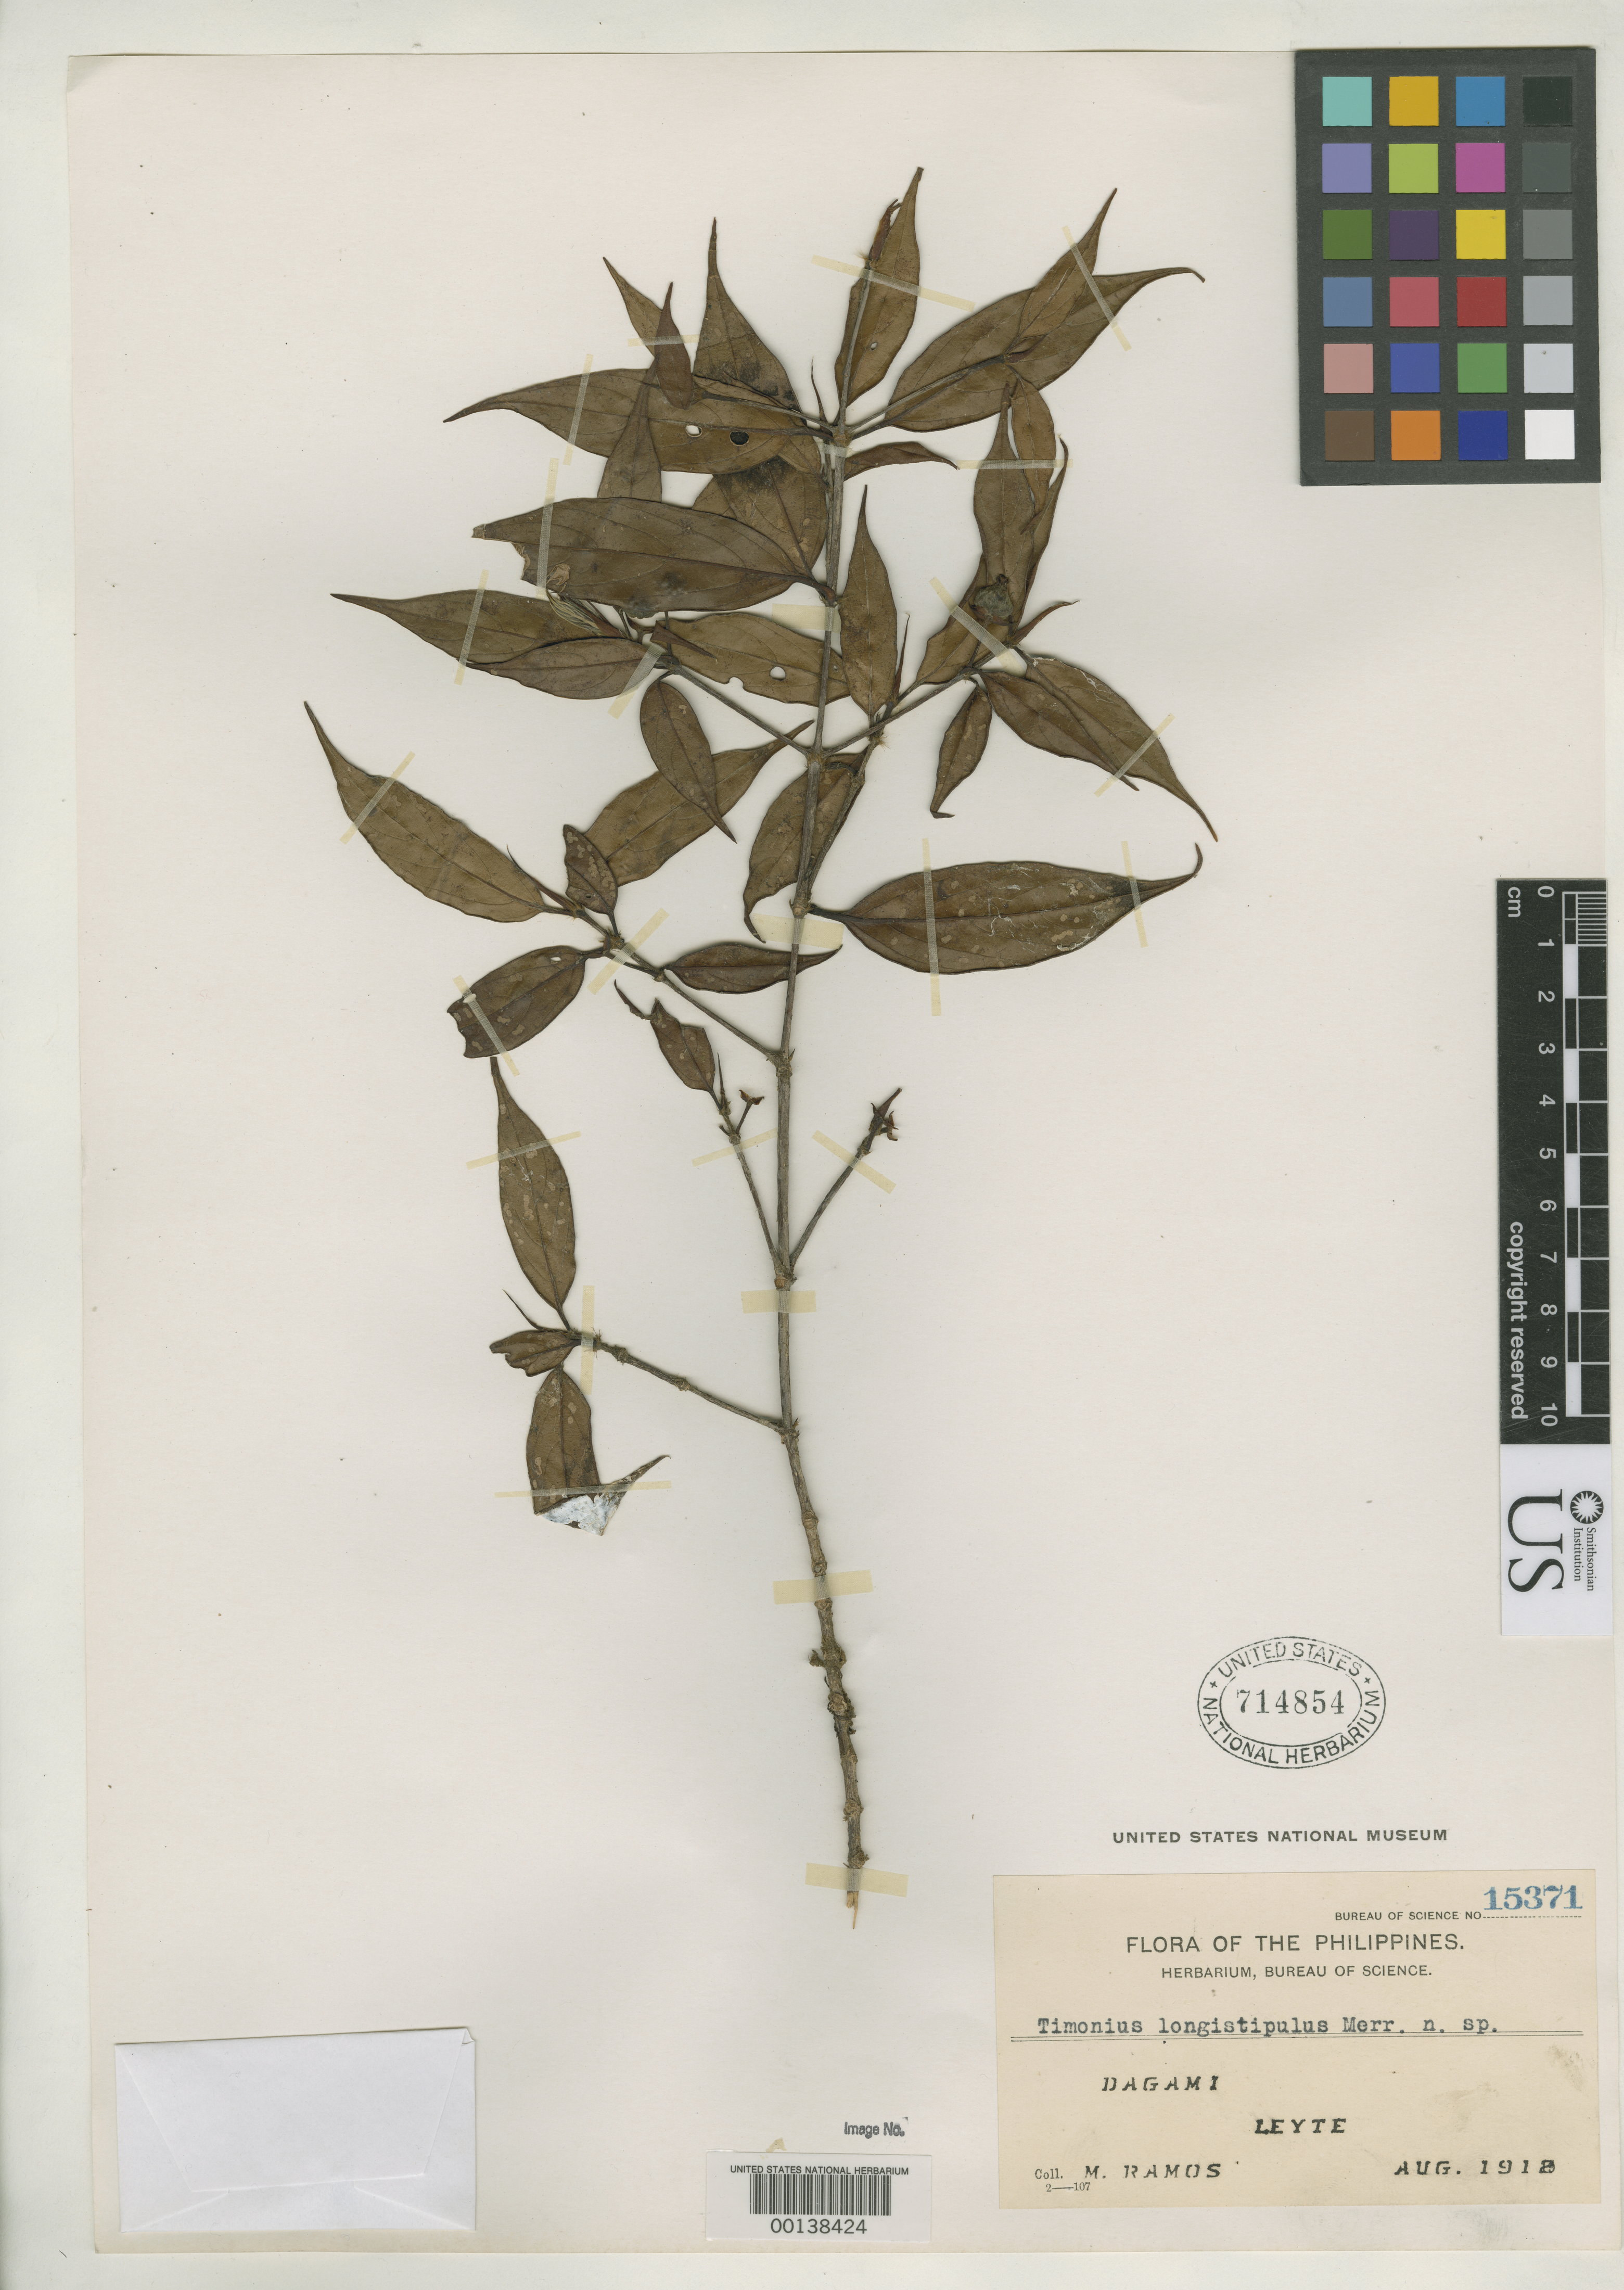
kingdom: Plantae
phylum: Tracheophyta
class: Magnoliopsida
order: Gentianales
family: Rubiaceae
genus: Timonius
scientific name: Timonius longistipulus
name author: Merr.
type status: Isotype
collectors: M. Ramos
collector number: Bur. Sci. 15371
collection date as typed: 13 Aug 1912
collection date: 1912-08-13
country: Philippines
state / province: Eastern Visayas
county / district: Leyte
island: Leyte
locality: Dagami.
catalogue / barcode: US 714854